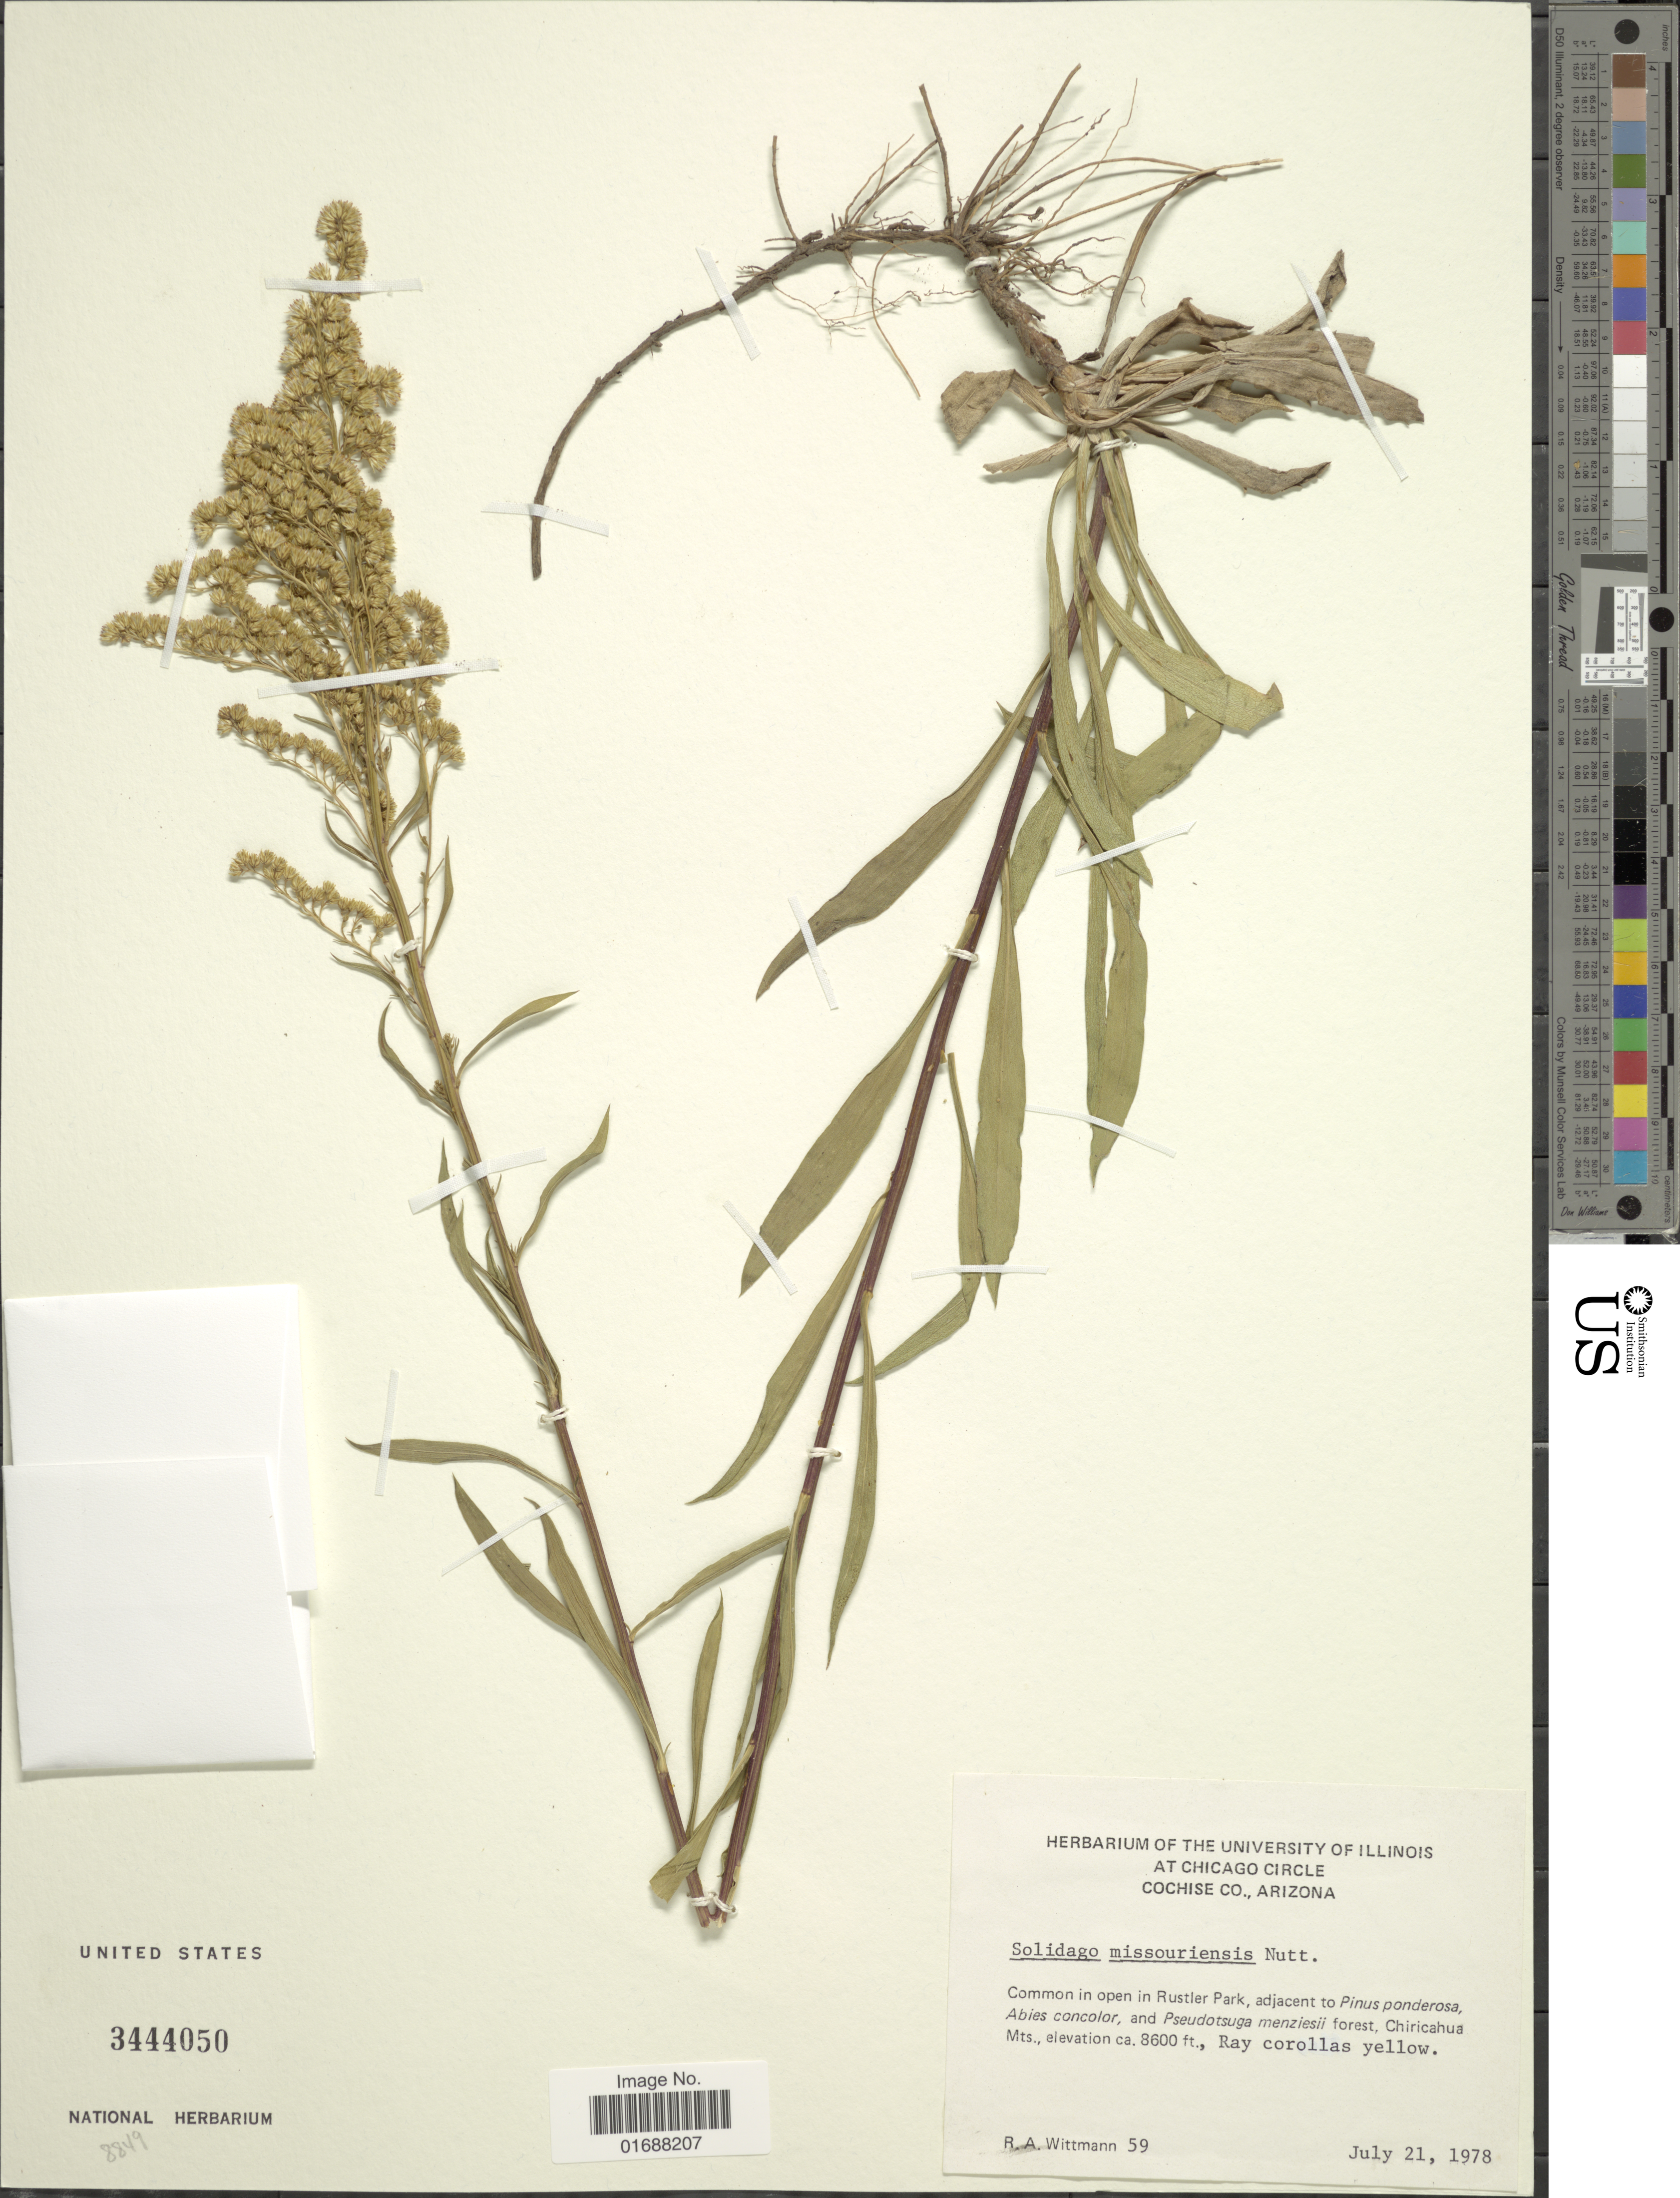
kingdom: Plantae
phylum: Tracheophyta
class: Magnoliopsida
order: Asterales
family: Asteraceae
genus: Solidago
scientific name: Solidago missouriensis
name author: Nutt.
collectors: R. Wittmann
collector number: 59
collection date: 1978-07-21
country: United States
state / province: Arizona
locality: At Chicago Circle, Cohise Co., Arizona. Chiricahua Mts.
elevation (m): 2621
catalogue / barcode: US 3444050